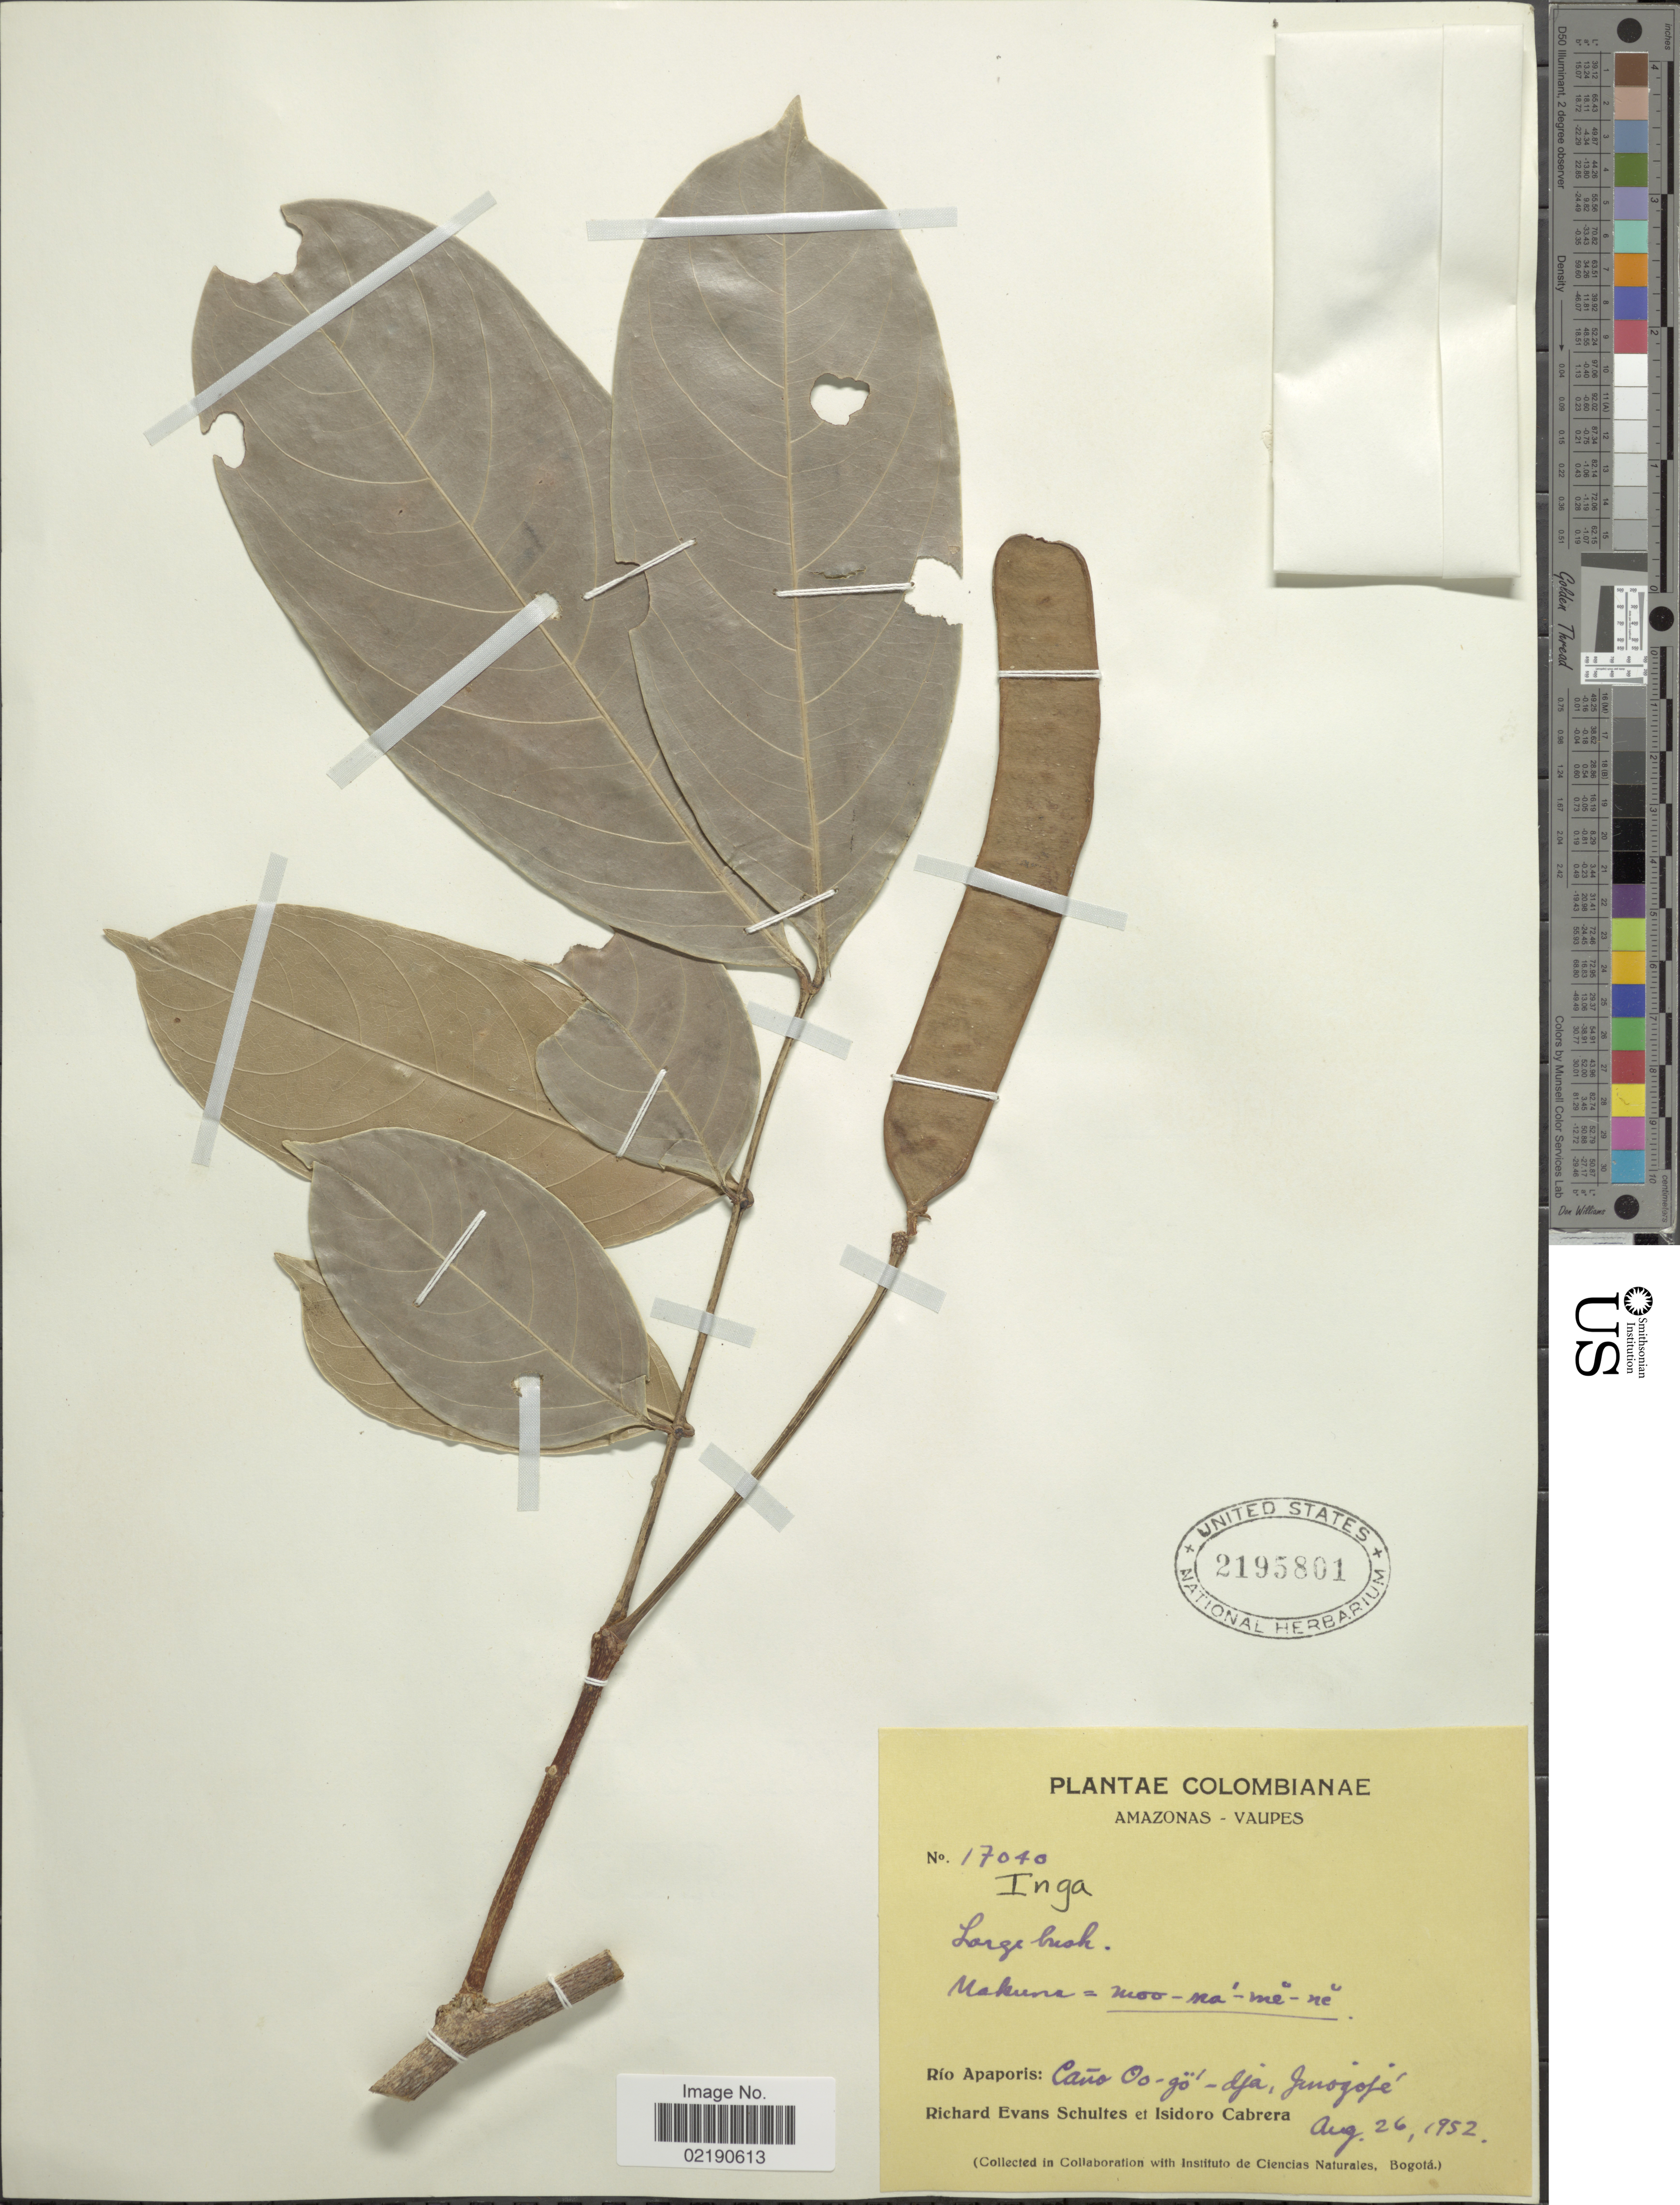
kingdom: Plantae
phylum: Tracheophyta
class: Magnoliopsida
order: Fabales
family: Fabaceae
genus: Inga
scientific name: Inga sp.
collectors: R. E. Schultes & I. Cabrera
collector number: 17040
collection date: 1952-08-26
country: Colombia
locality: Amazonas-Vaupes, Rio Apaporis, Cano Oo-go-dja, Janojoje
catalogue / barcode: US 2195801